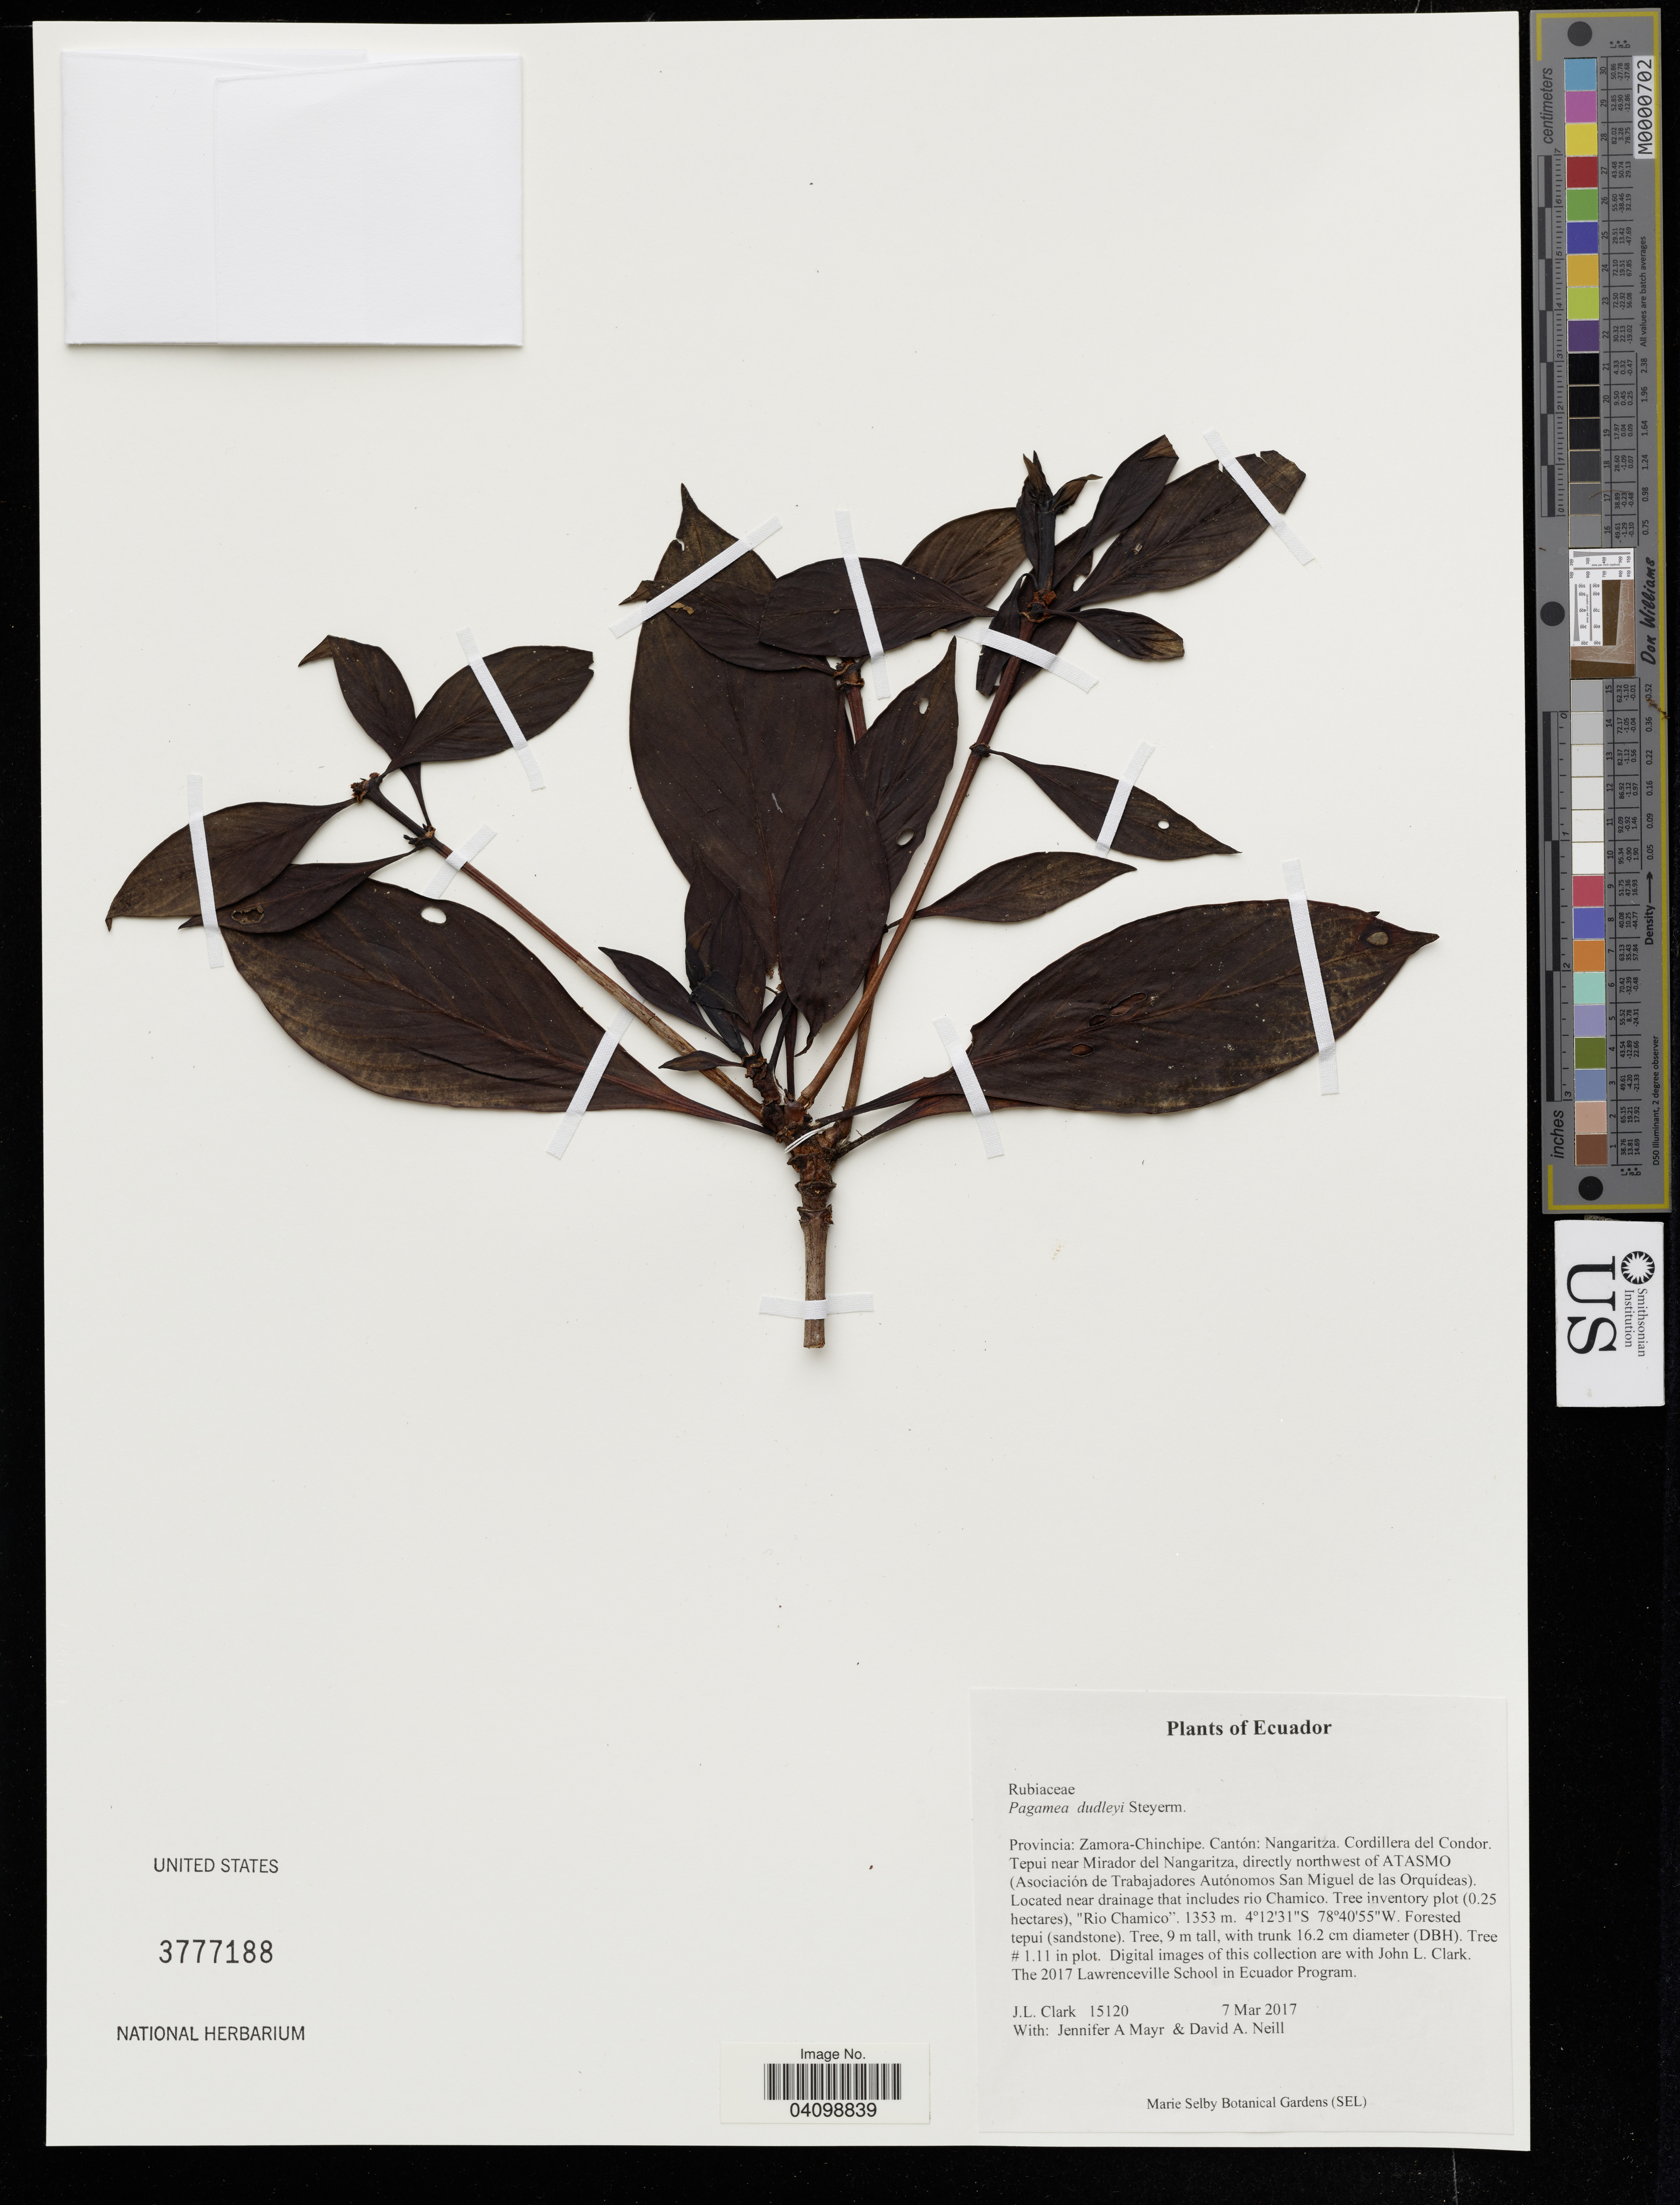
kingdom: Plantae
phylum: Tracheophyta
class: Magnoliopsida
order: Gentianales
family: Rubiaceae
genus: Pagamea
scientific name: Pagamea dudleyi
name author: Steyerm.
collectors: J. Clark, J. Mayr & D. A. Neill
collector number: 15120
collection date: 2017-03-07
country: Ecuador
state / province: Zamora-Chinchipe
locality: Cantón: Nangaritza. Cordillera del Condor. Tepui near Mirador del Nangaritza, directly northwest of ATASMO (Asociación de Trabajadores Autónomos San Miguel de las Orquídeas). Located near drainage that includes rio Chamico. Tree inventory plot (0.25 hecta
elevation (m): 1353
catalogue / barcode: US 3777188